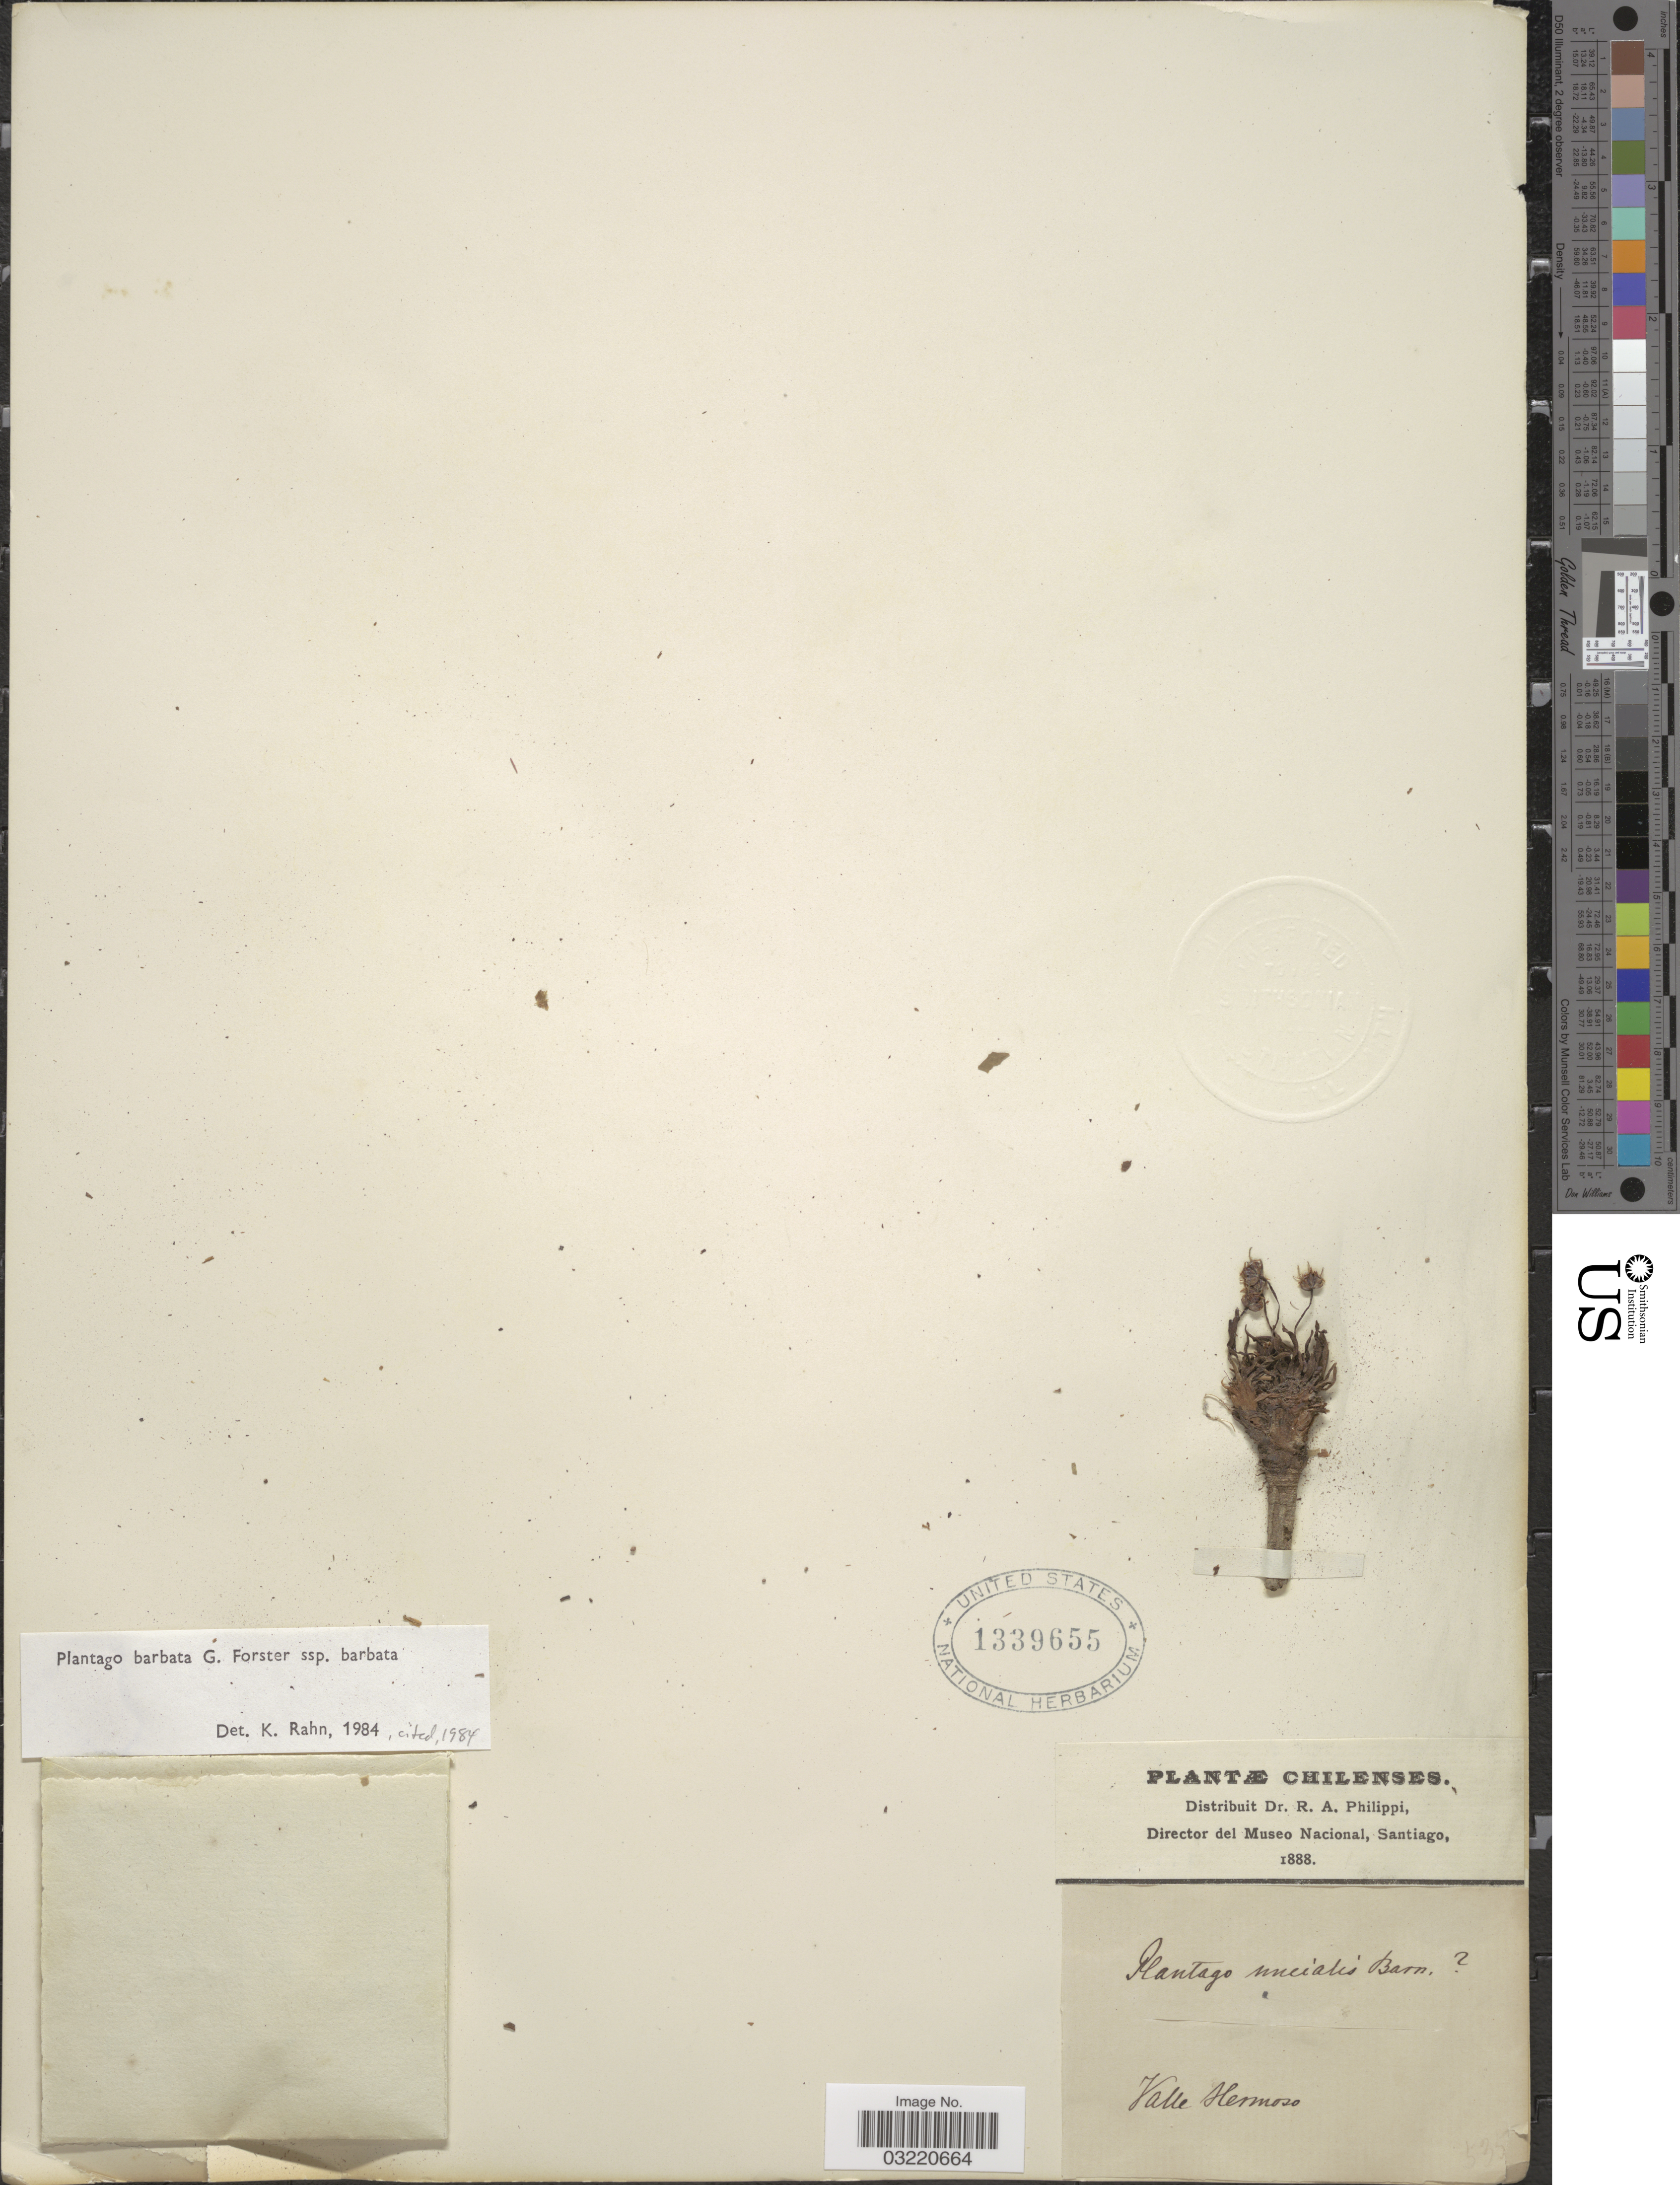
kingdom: Plantae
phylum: Tracheophyta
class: Magnoliopsida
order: Lamiales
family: Plantaginaceae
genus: Plantago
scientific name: Plantago barbata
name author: G. Forst.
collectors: ex. herb. R.A. Philippi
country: Chile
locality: Valle Hermosa.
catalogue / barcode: US 1339655